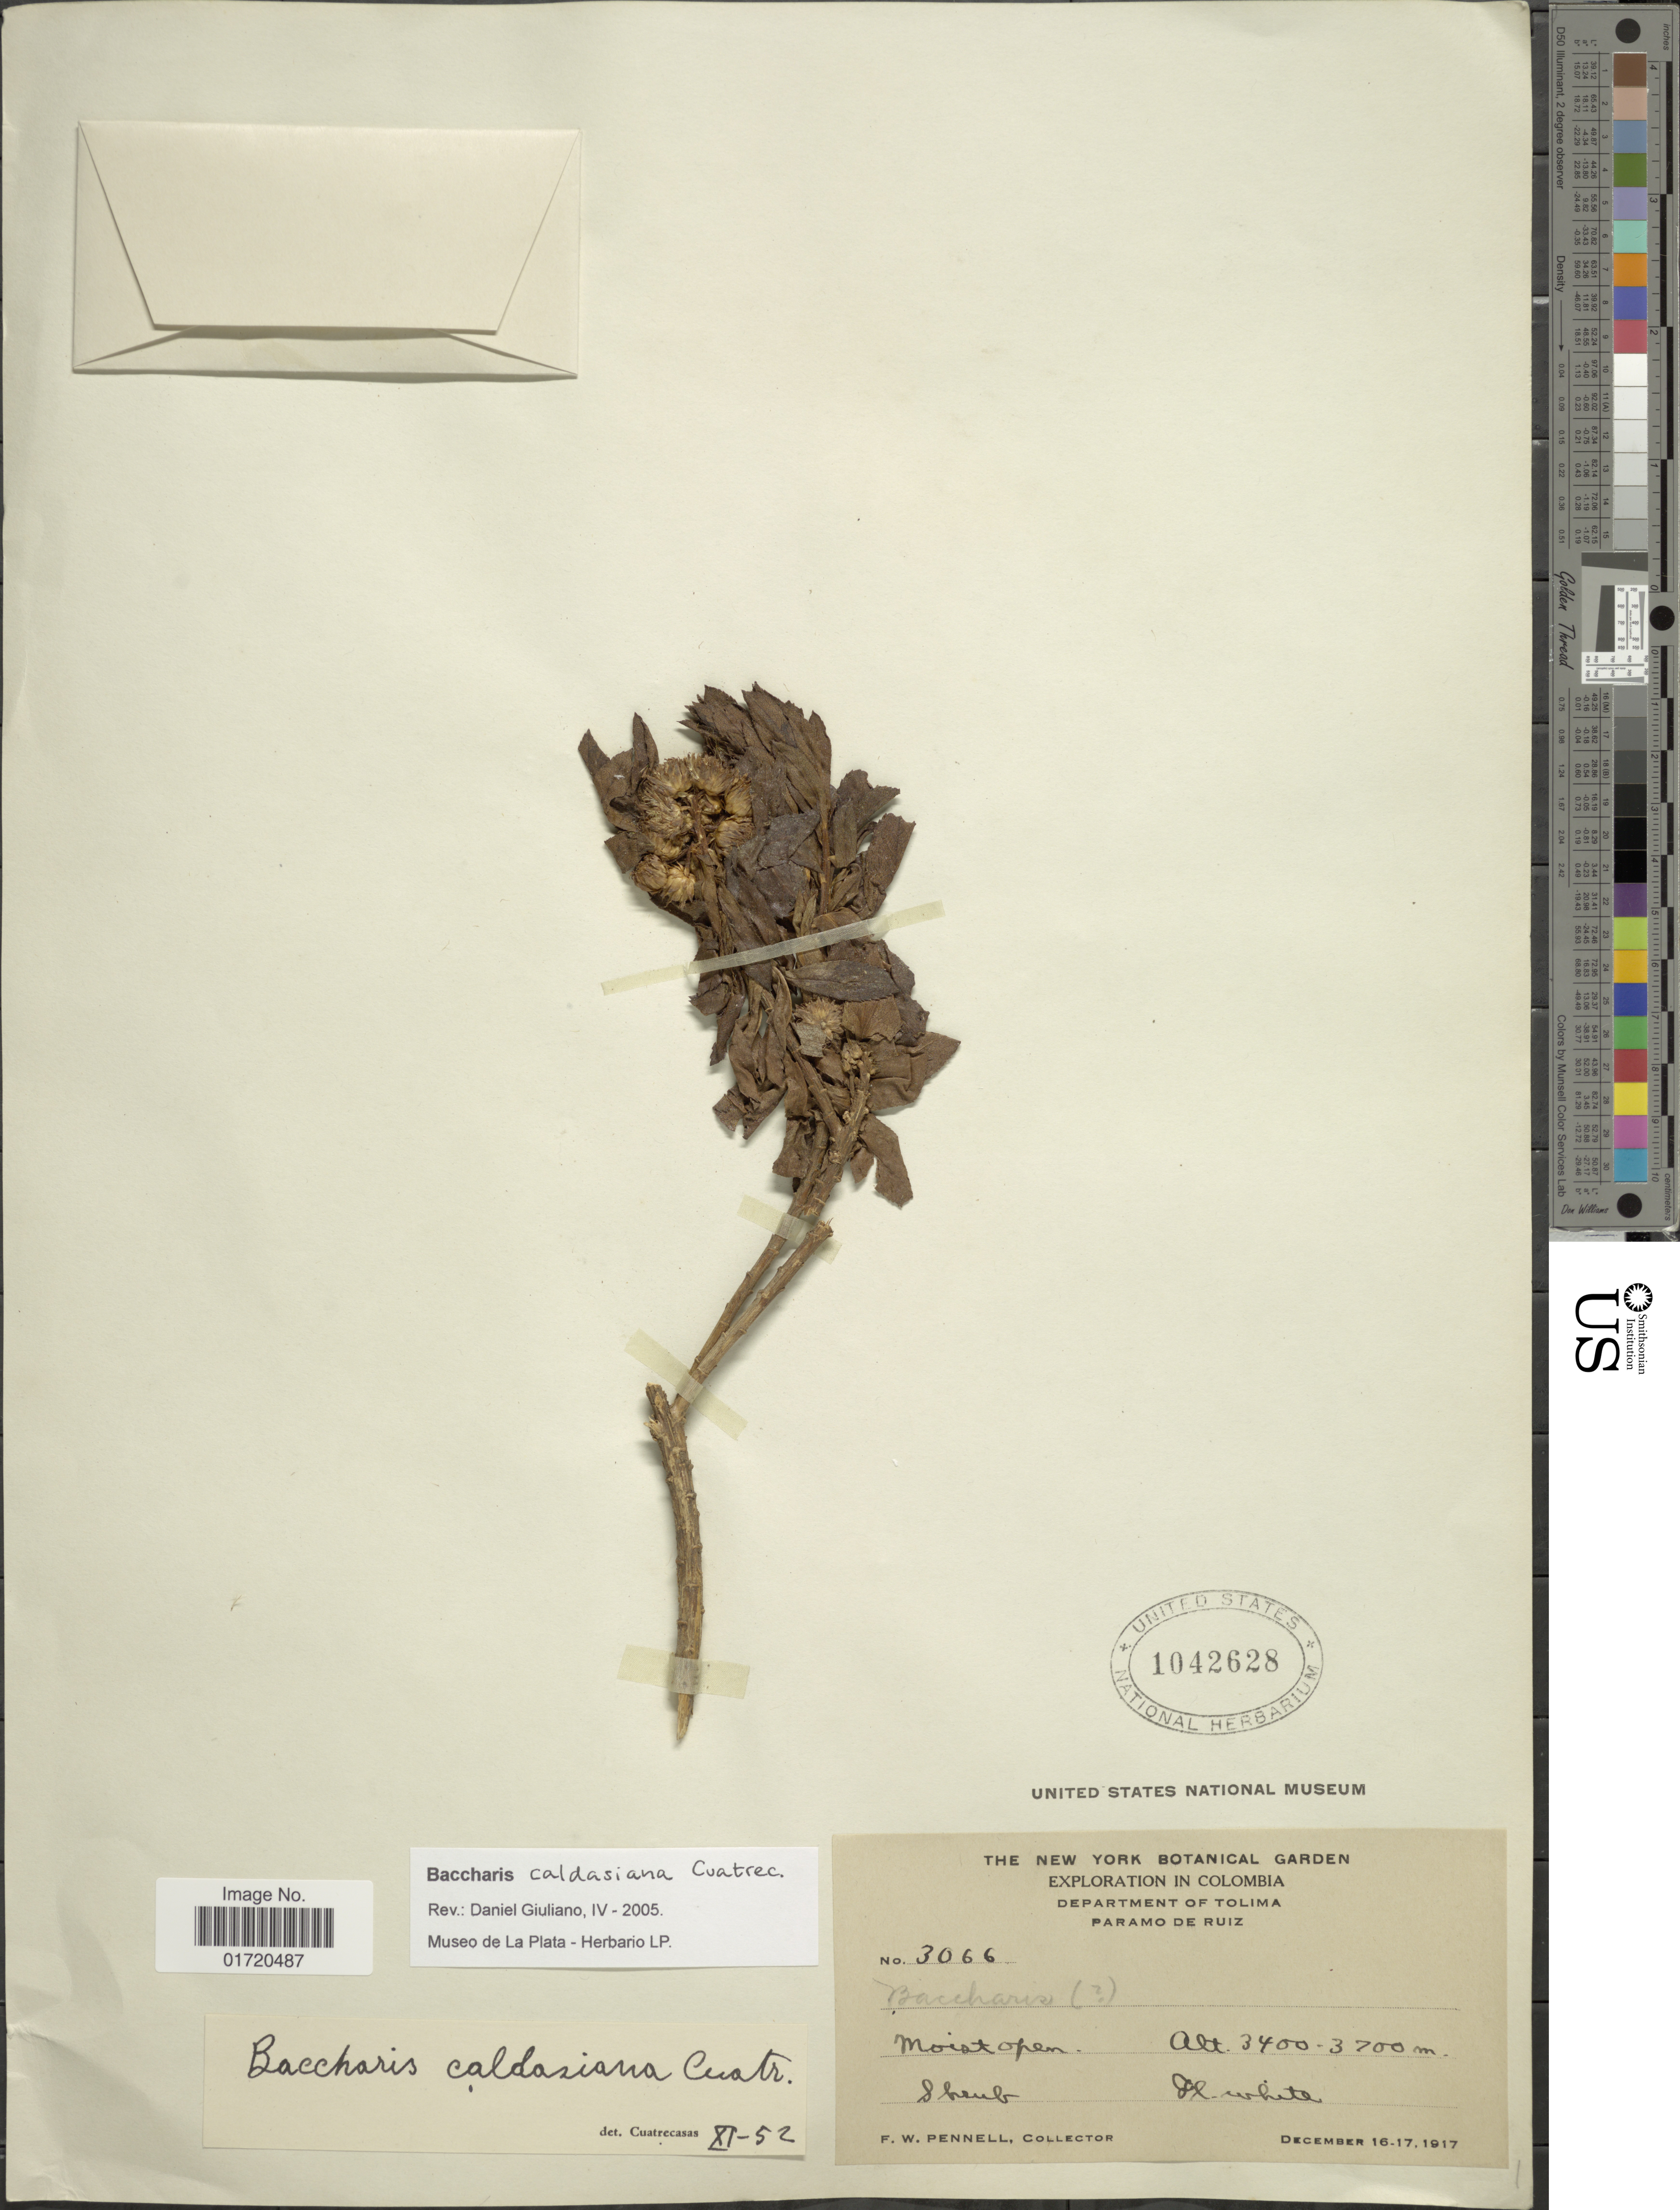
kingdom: Plantae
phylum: Tracheophyta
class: Magnoliopsida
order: Asterales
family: Asteraceae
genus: Baccharis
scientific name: Baccharis caldasiana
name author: Cuatrec.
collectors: F. W. Pennell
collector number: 3066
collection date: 1917-12-16/1917-12-17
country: Colombia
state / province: Tolima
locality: Paramo de Ruiz.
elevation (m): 3400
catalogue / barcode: US 1042628